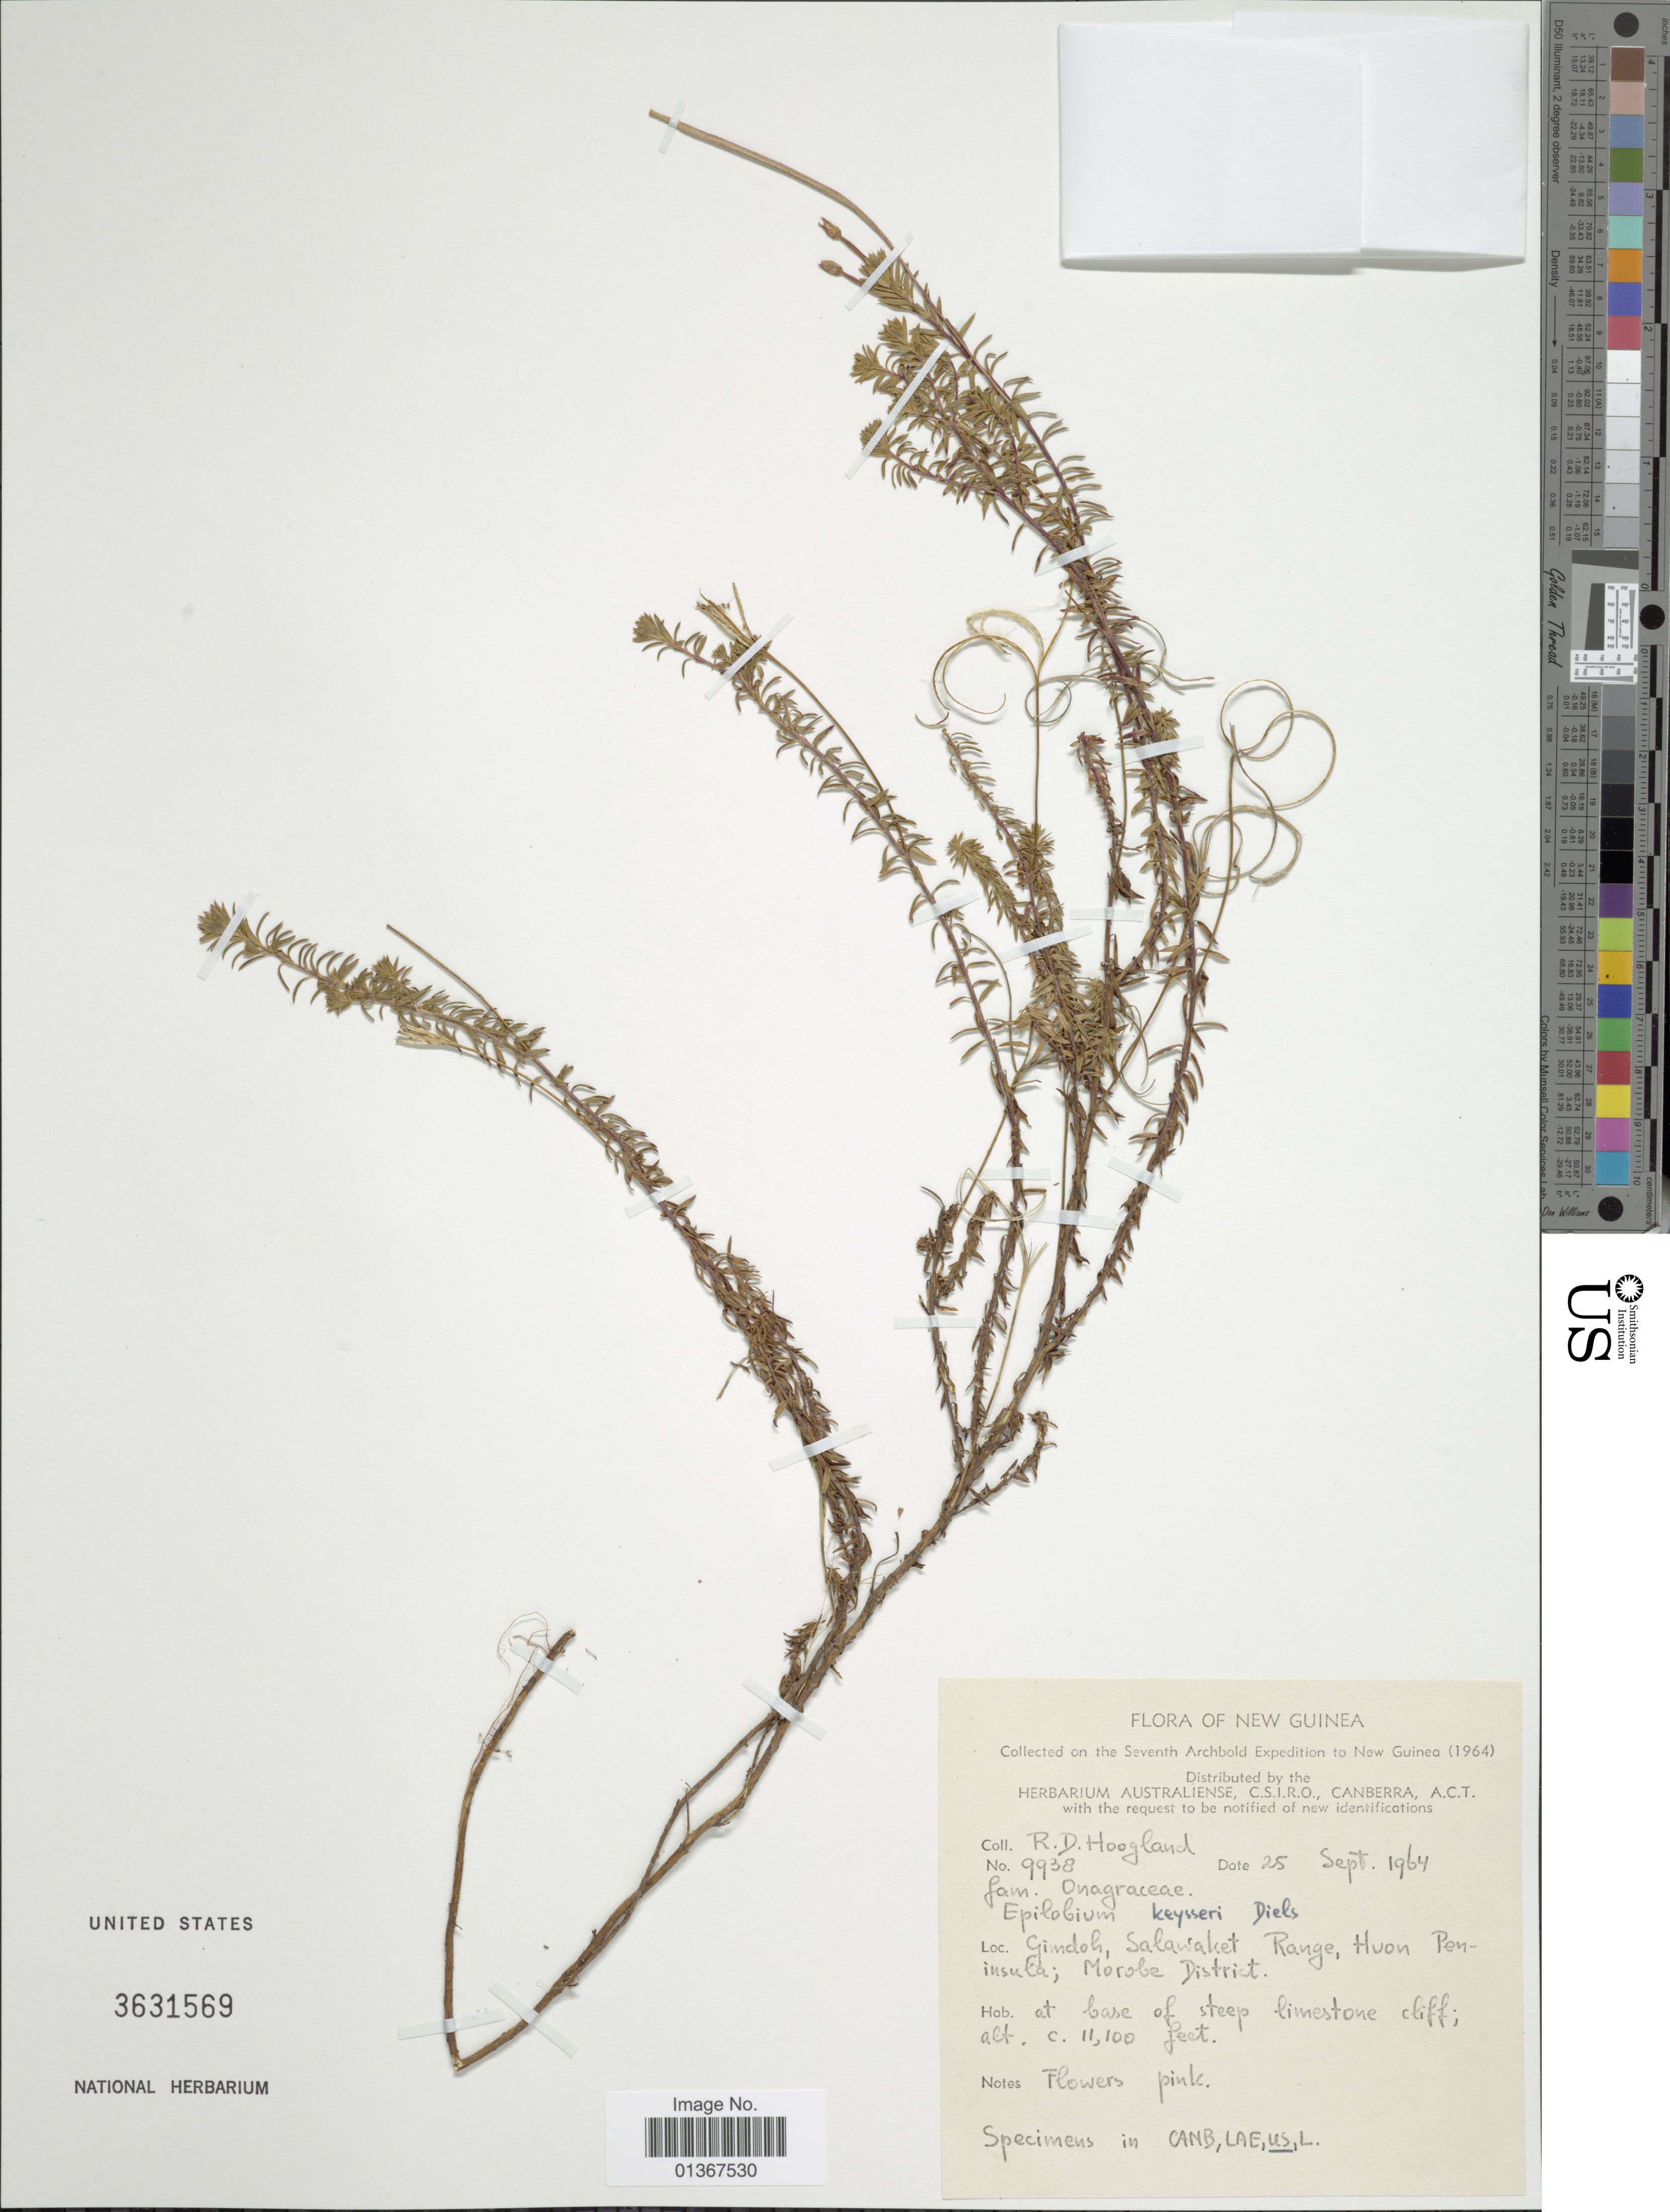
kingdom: Plantae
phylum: Tracheophyta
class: Magnoliopsida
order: Myrtales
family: Onagraceae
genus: Epilobium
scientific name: Epilobium keysseri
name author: Diels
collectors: R. D. Hoogland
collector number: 9938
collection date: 1964-09-25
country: Papua New Guinea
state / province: Morobe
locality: Gindoh, Salawaket Range, Huon Peninsula.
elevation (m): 3383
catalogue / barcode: US 3631569